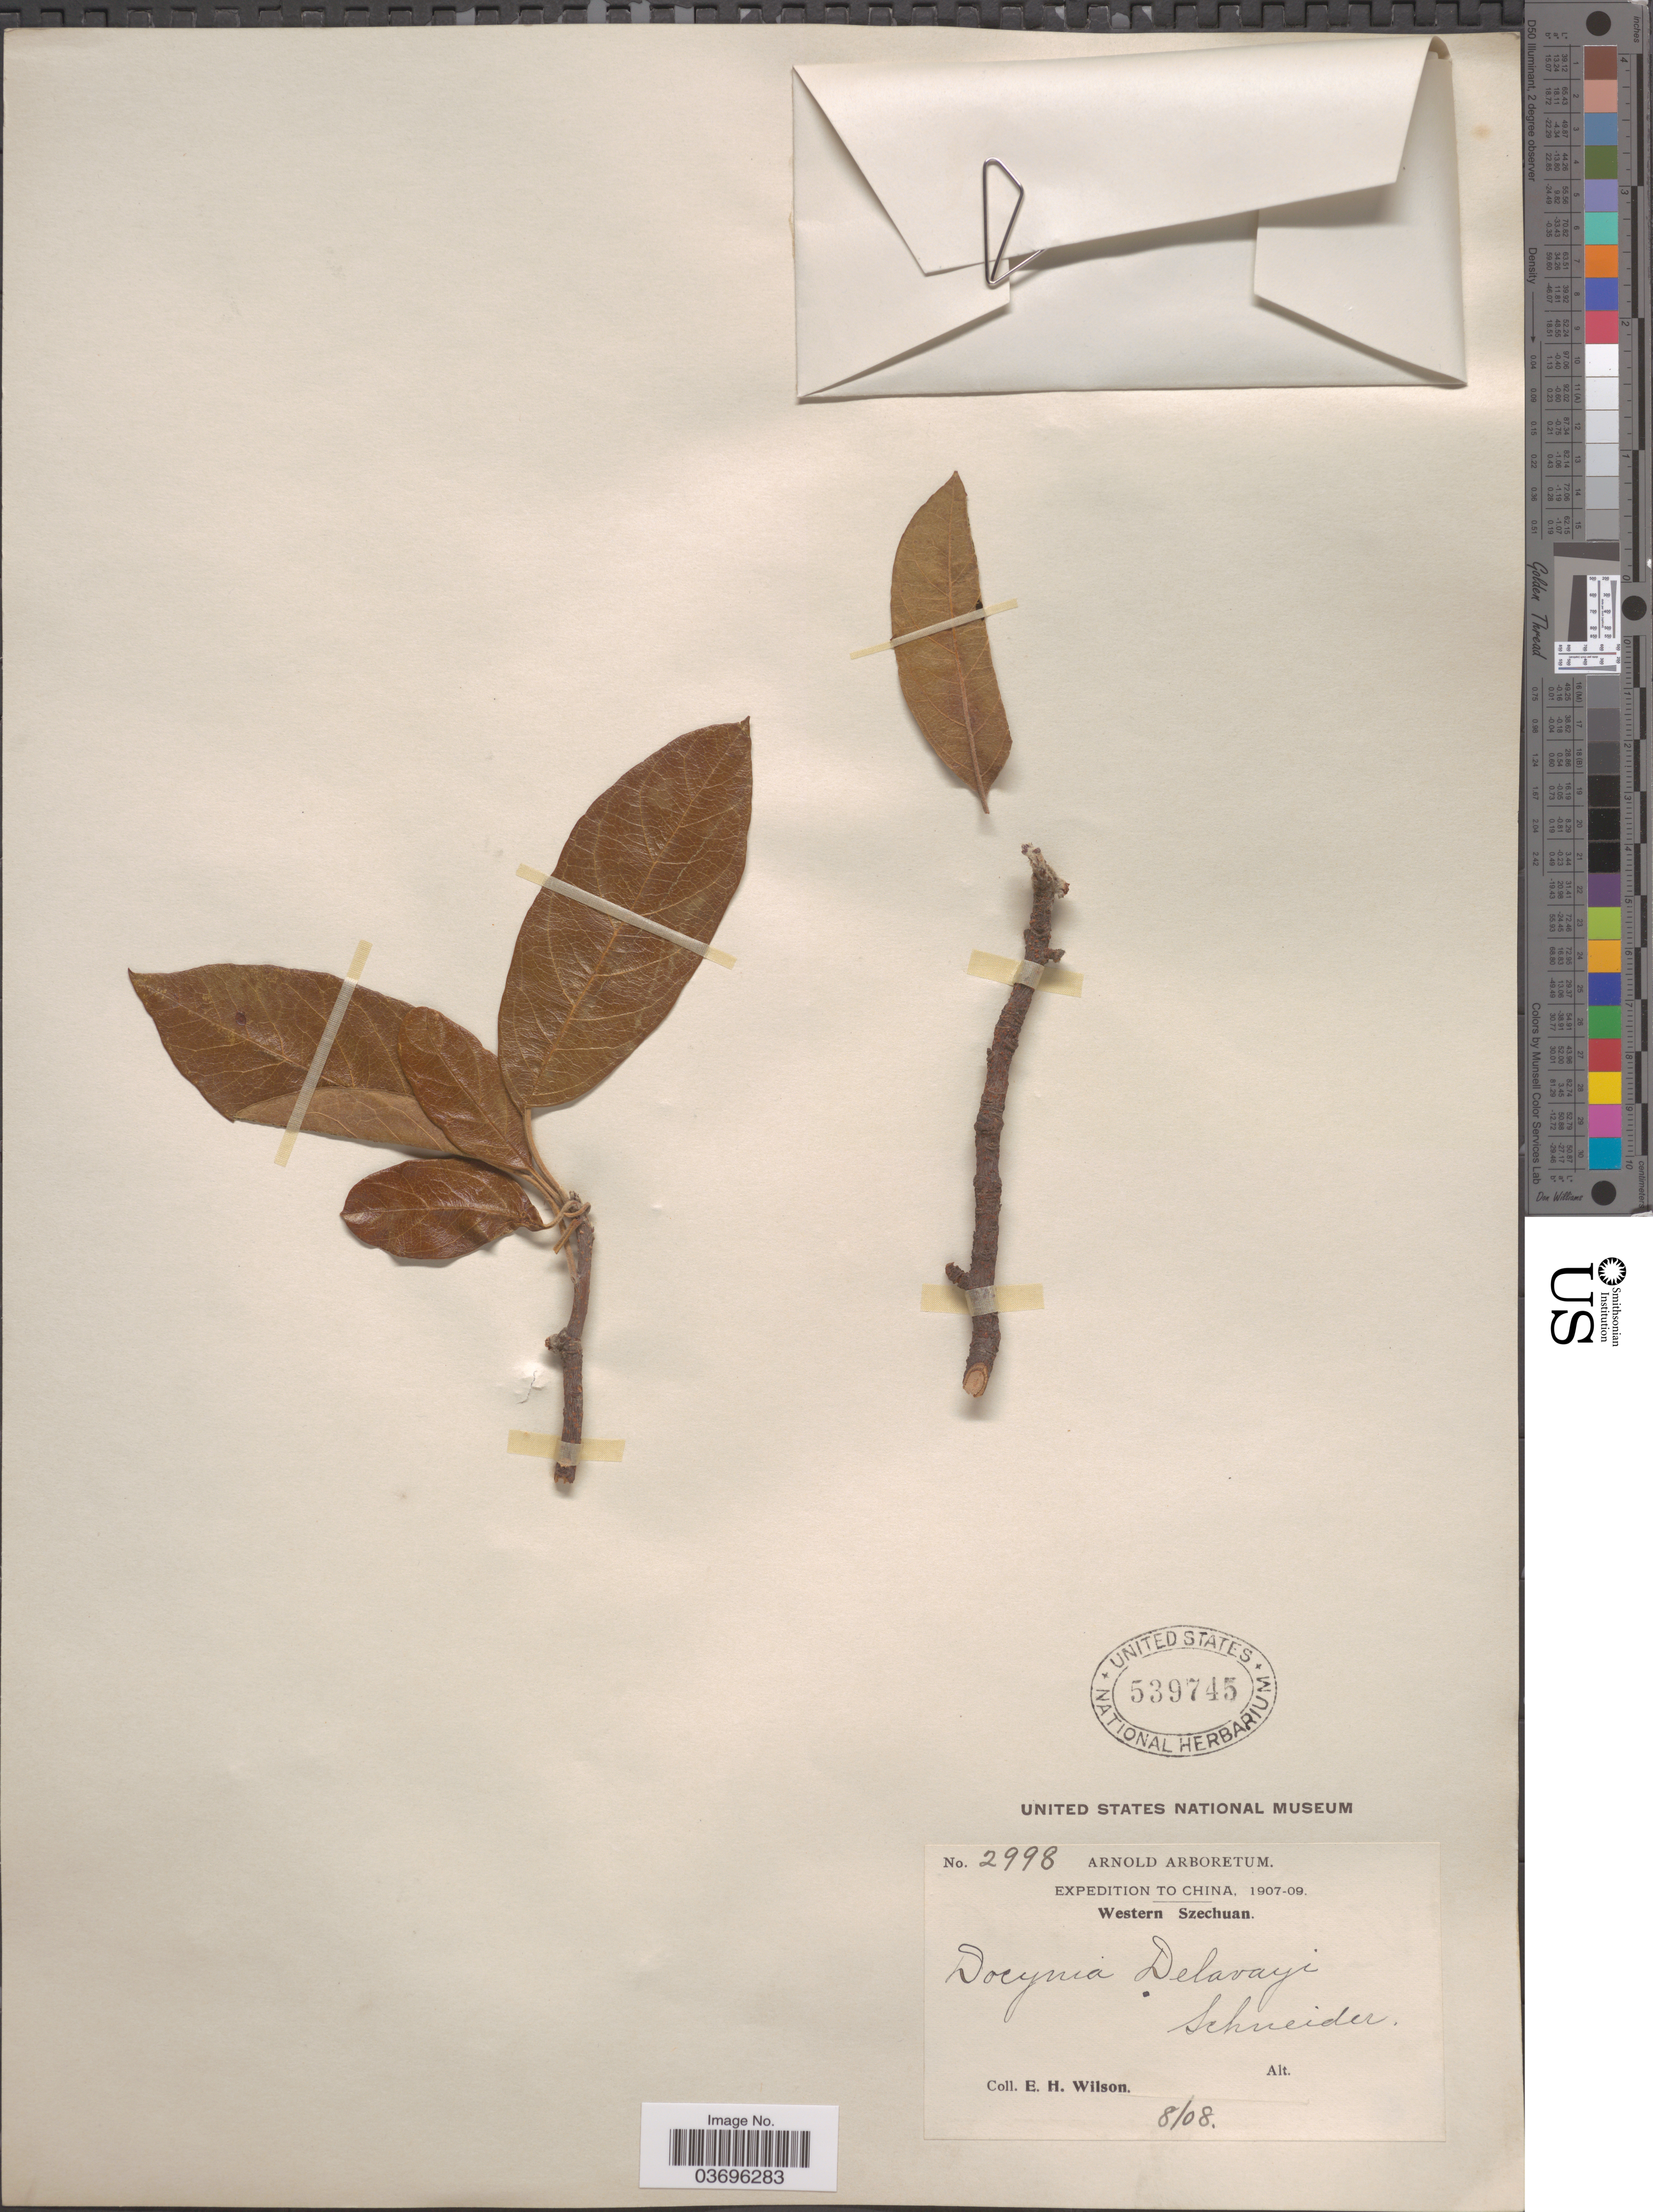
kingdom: Plantae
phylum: Tracheophyta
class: Magnoliopsida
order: Rosales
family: Rosaceae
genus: Docynia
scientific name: Docynia delavayi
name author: C.K. Schneid.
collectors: E. Wilson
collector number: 2998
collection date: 1908-08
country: China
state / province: Sichuan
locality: Western Szechuan.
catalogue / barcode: US 539745